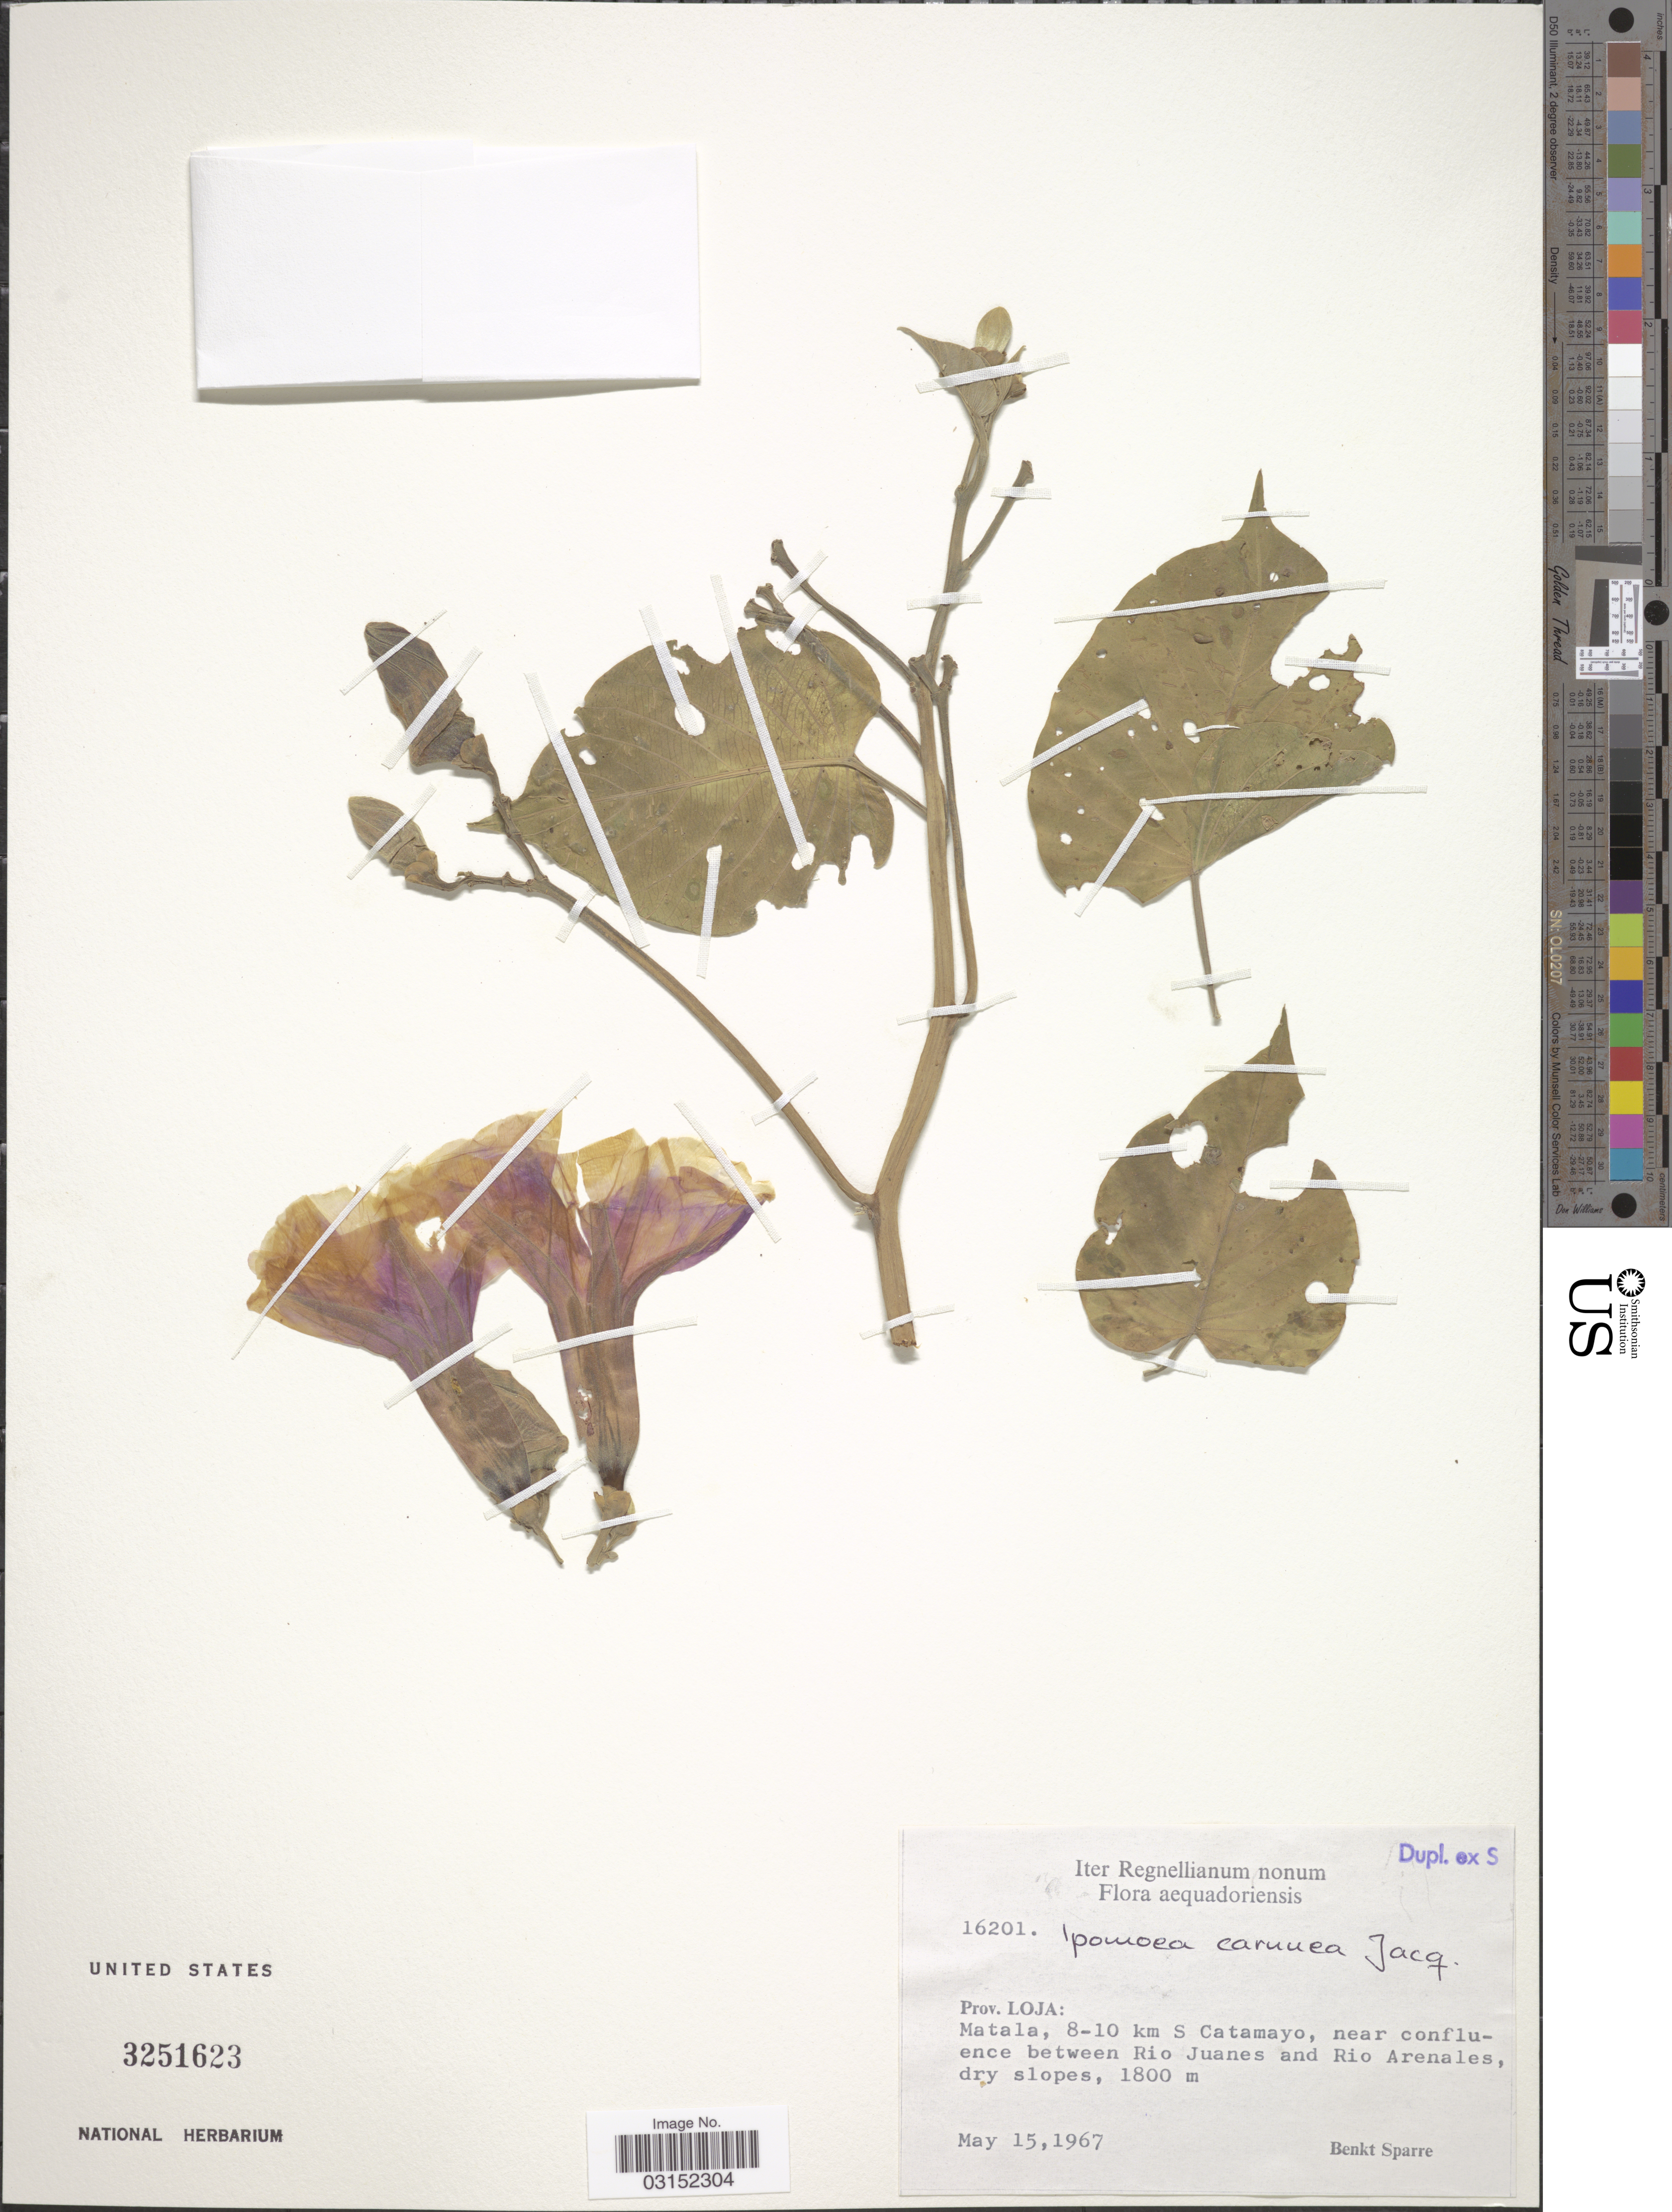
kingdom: Plantae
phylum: Tracheophyta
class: Magnoliopsida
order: Solanales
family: Convolvulaceae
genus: Ipomoea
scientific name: Ipomoea carnea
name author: Jacq.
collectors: B. Sparre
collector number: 16201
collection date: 1967-05-15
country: Ecuador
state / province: Loja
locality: Prov. Loja: Matala, 8-10 km S Catamayo, near confluence between Rio Juanes and Rio Arenales, dry slopes.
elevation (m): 1800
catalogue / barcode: US 3251623